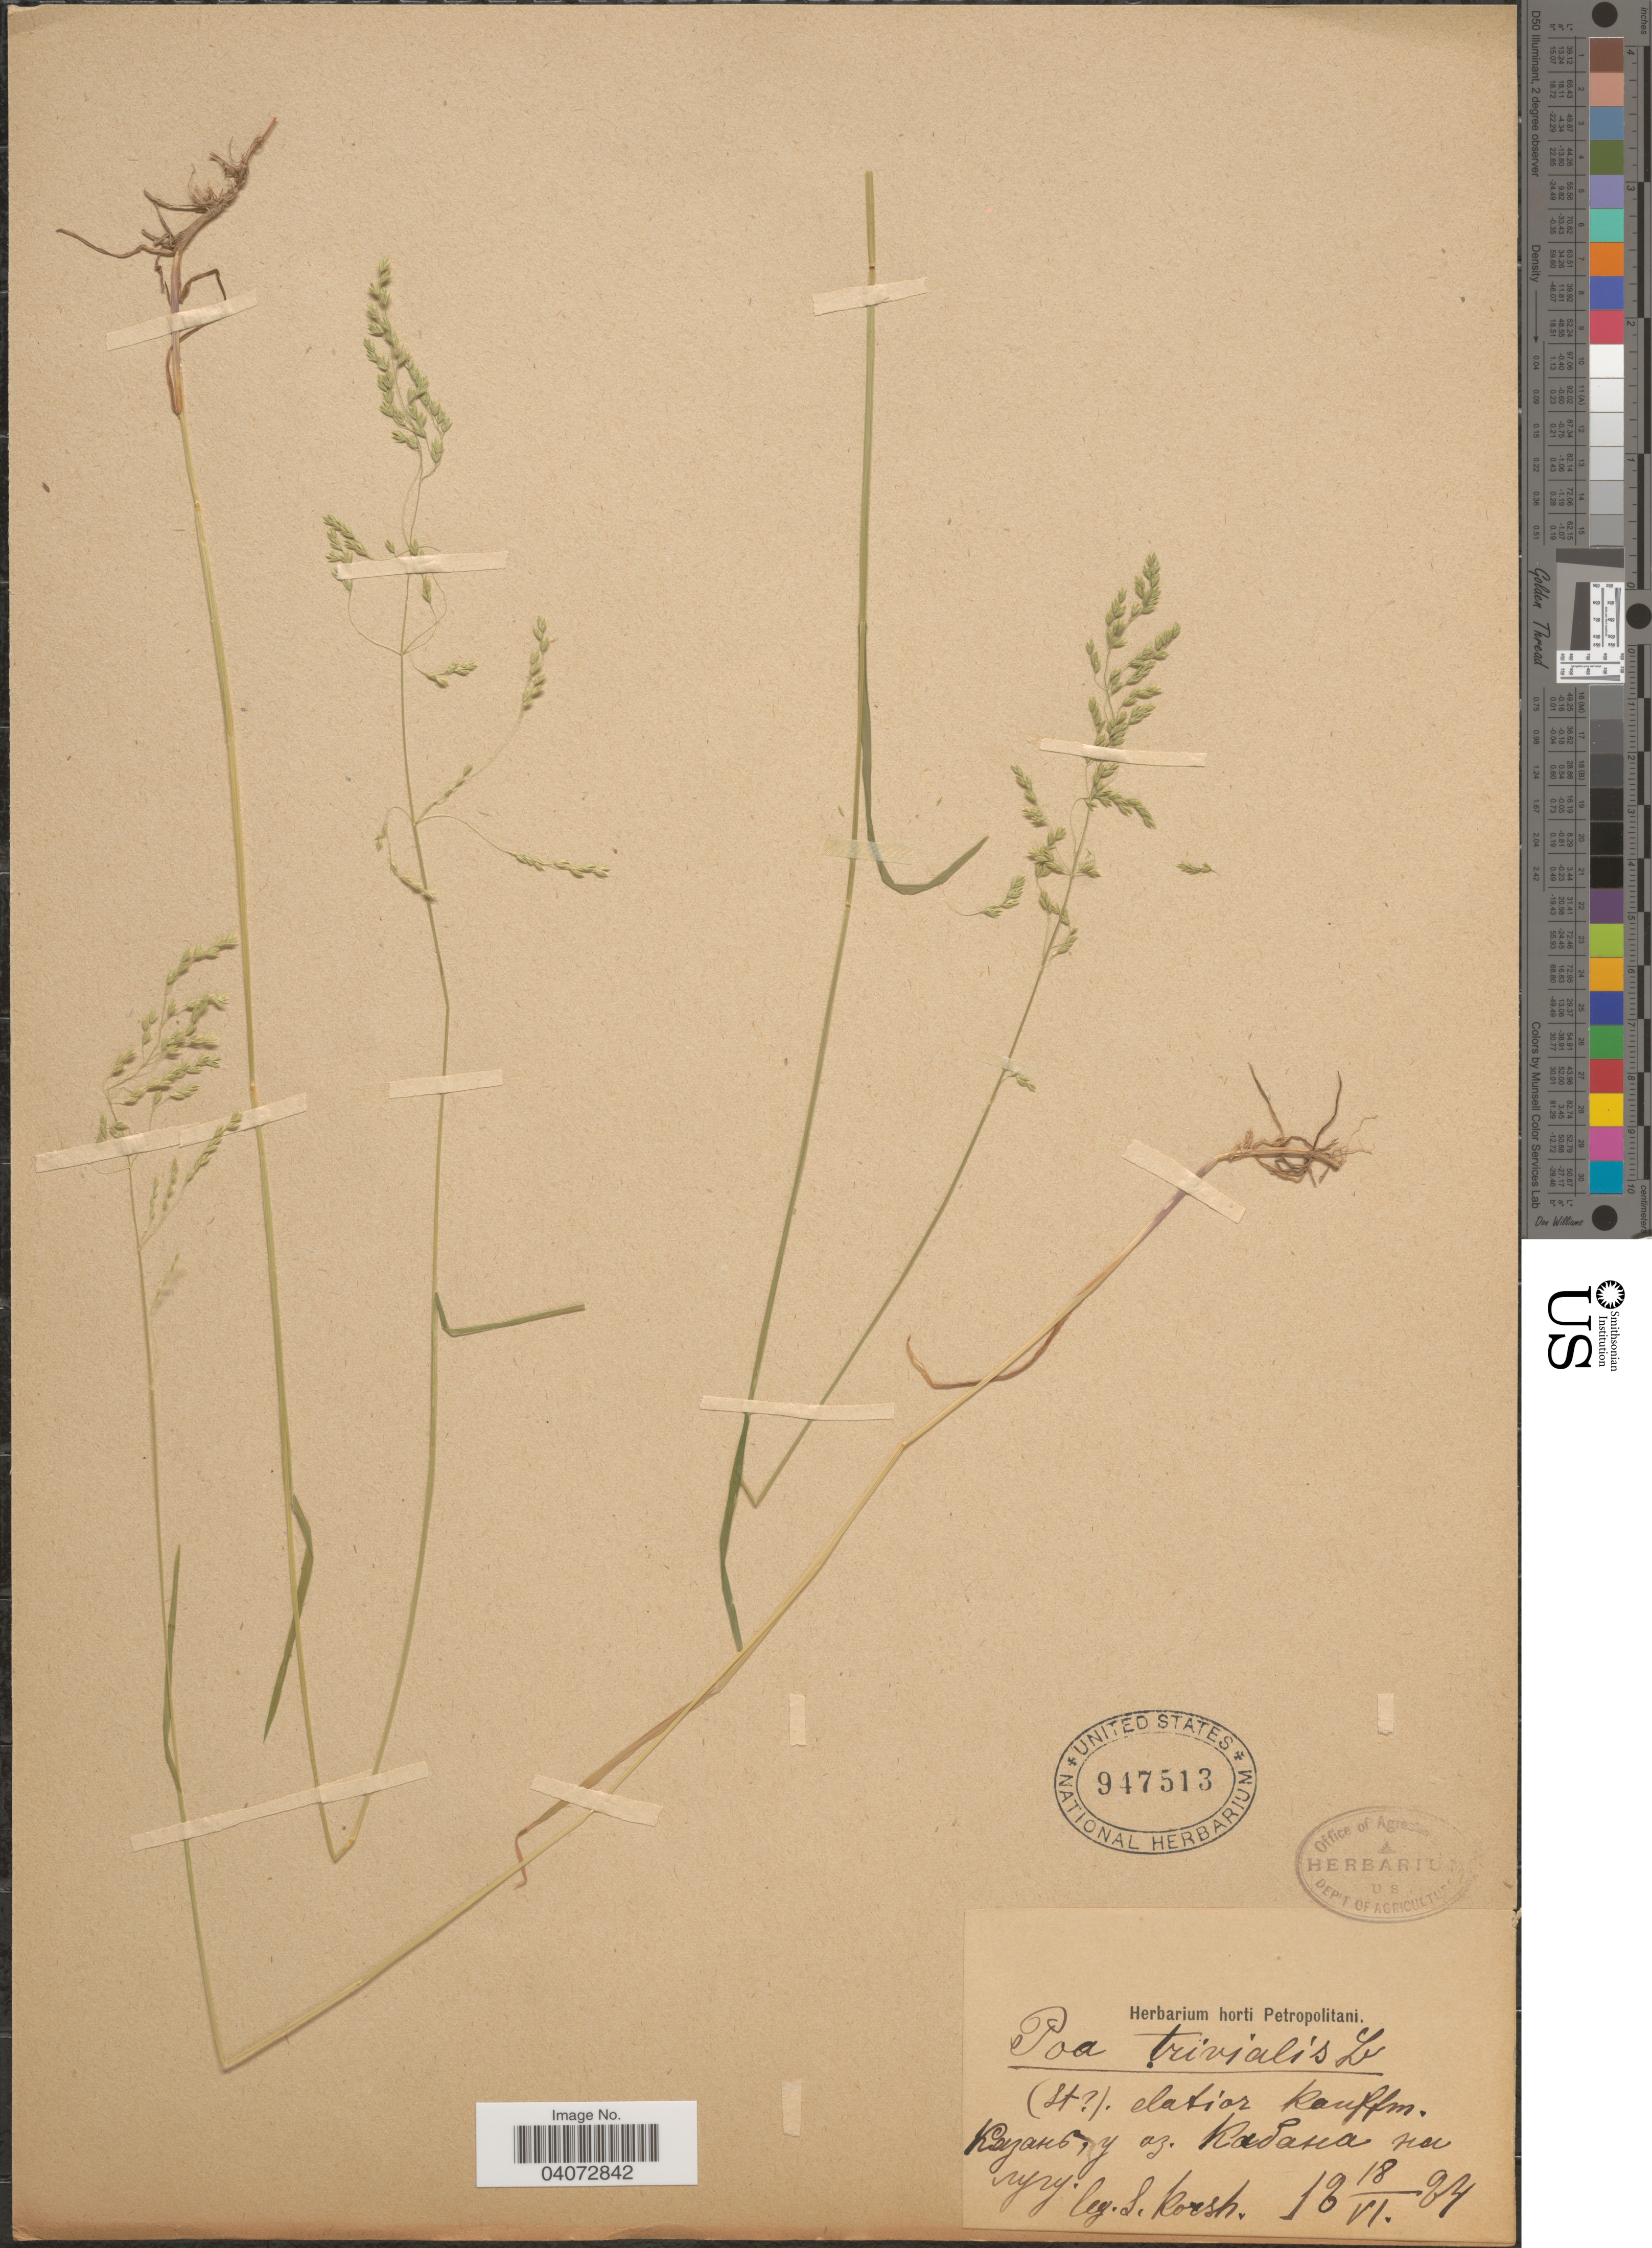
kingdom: Plantae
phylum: Tracheophyta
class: Liliopsida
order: Poales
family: Poaceae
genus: Poa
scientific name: Poa trivialis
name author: L.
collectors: S. I. Korshinsky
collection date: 1884-06-18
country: Russian Federation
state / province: Tatarstan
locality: Kazan, near lake Kaban.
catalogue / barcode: US 947513